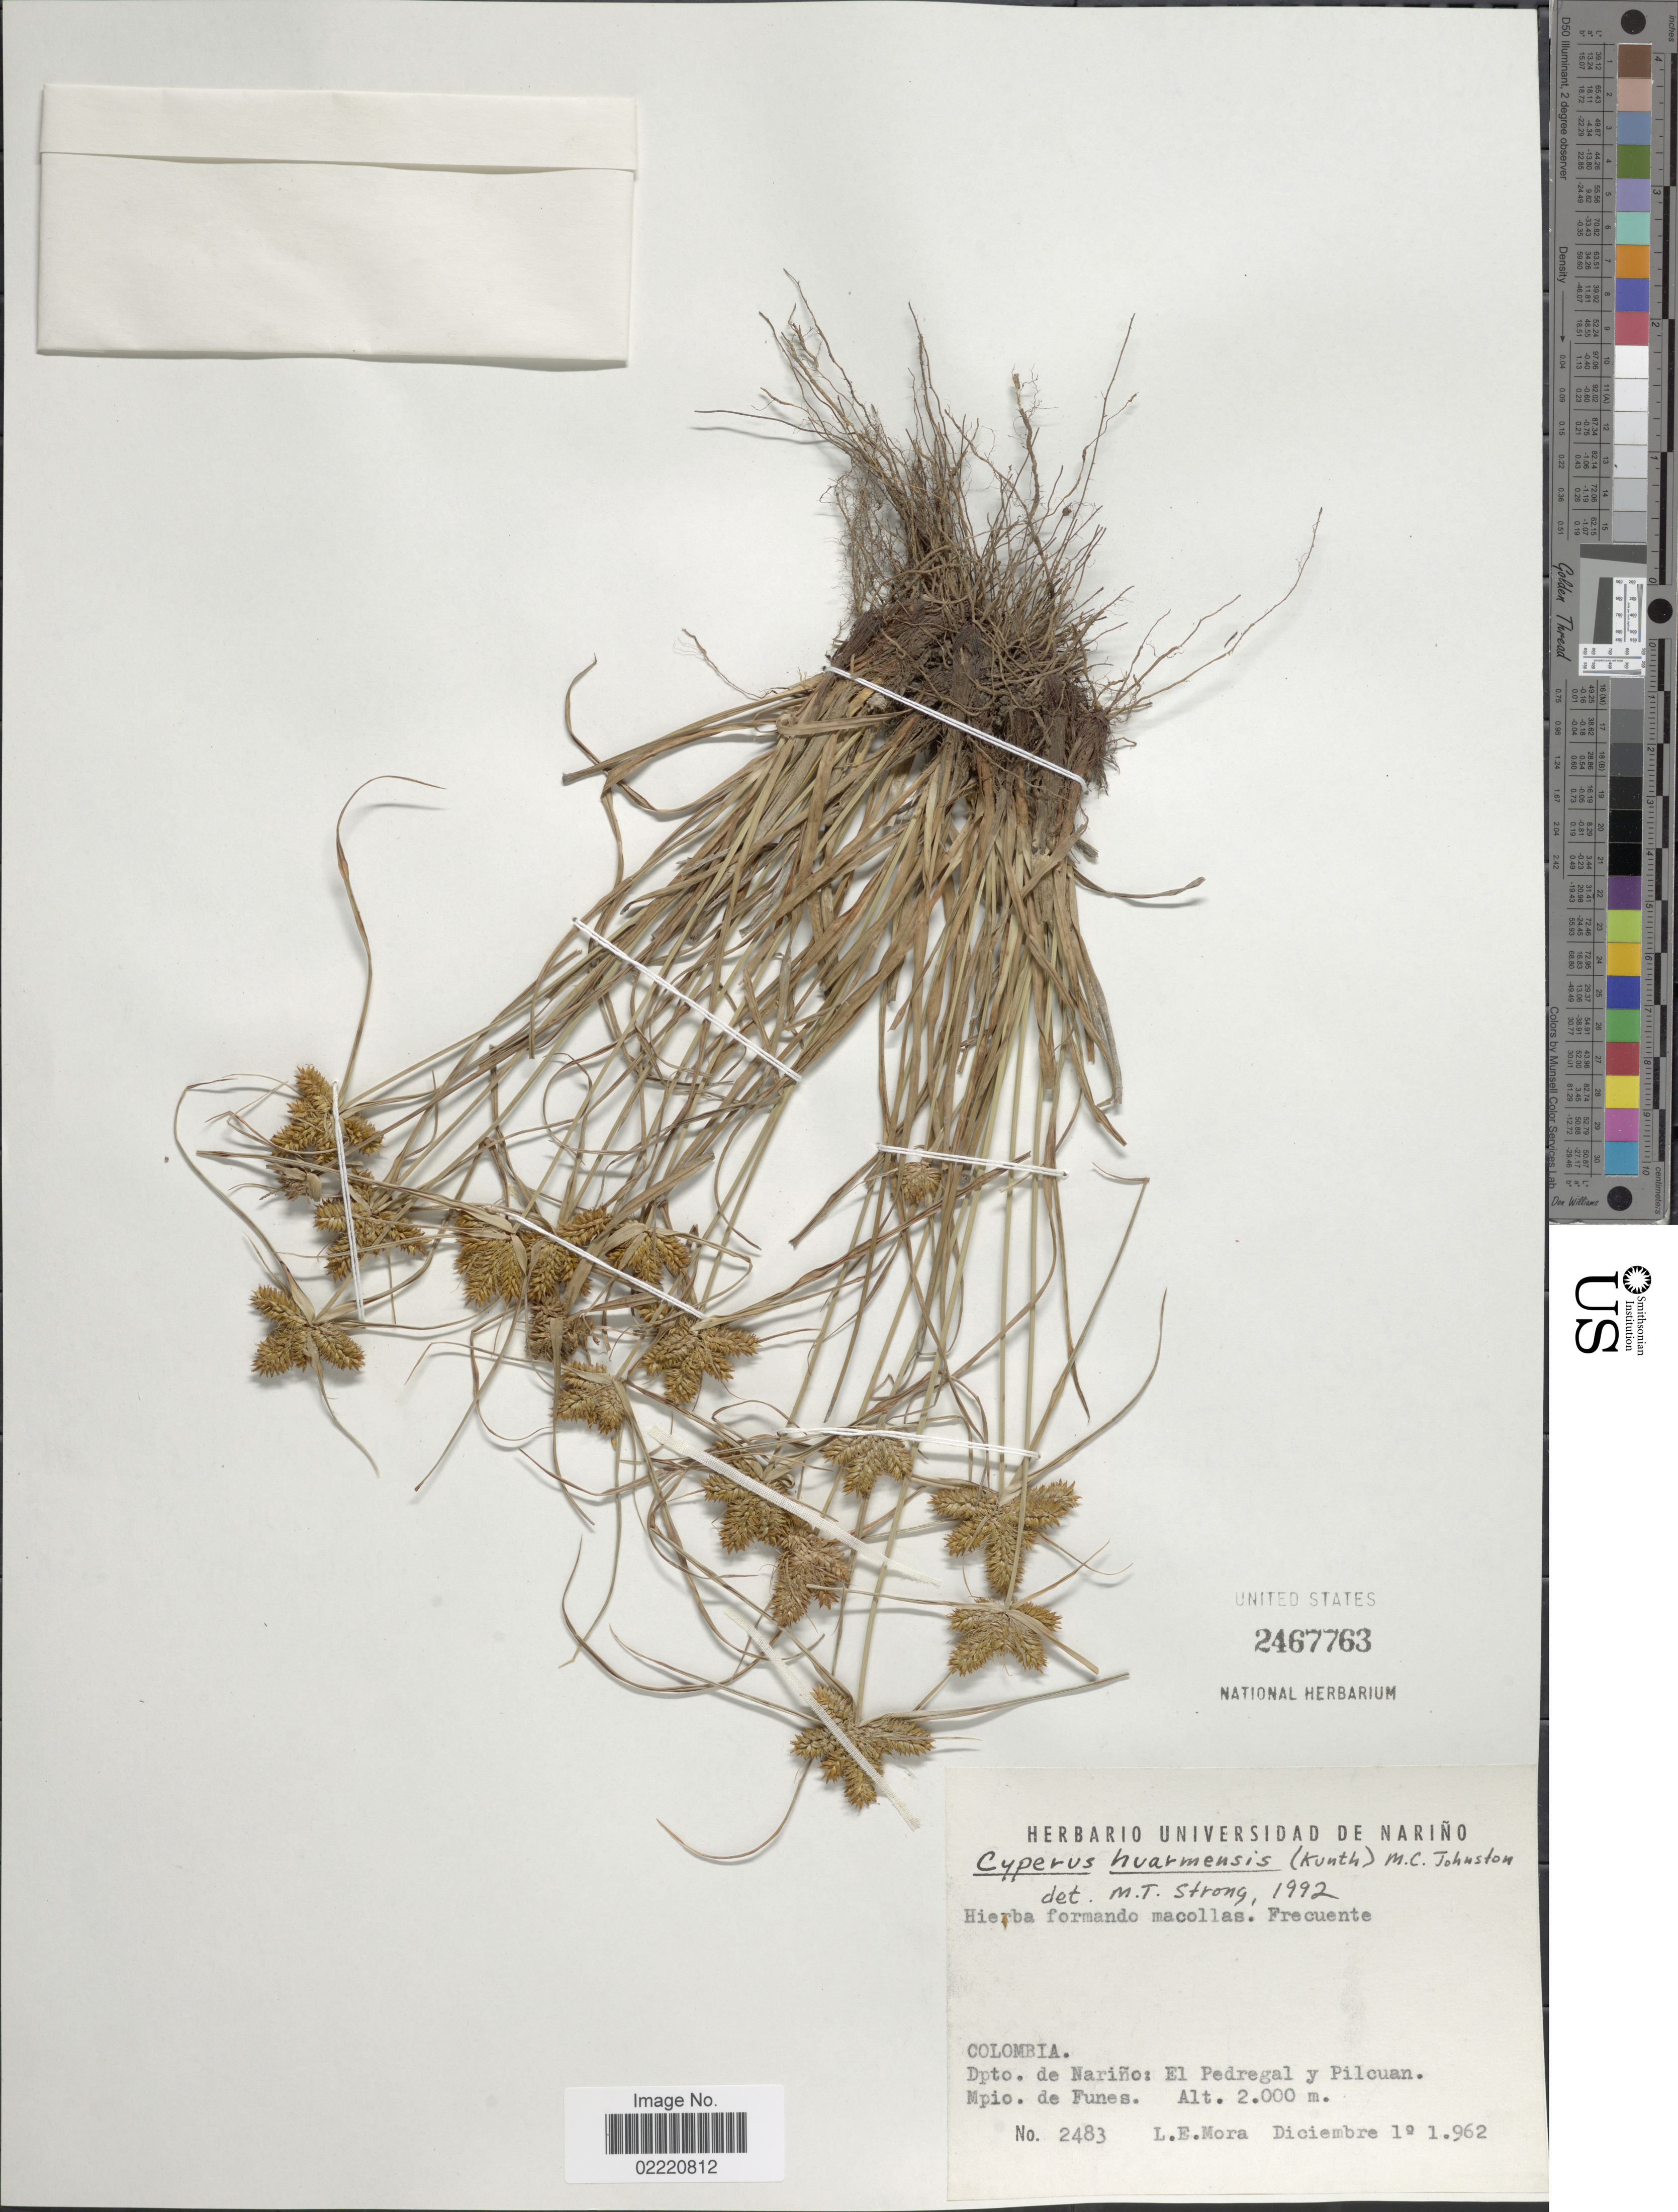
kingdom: Plantae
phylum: Tracheophyta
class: Liliopsida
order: Poales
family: Cyperaceae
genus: Cyperus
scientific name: Cyperus aggregatus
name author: (Willd.) Endl.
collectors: L. Mora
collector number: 2483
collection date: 1962-12-01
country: Colombia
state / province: Nariño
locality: Dpto. de Narino: El Pedregal y Pilcuan, Mpio de Funes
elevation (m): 2000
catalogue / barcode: US 2467763